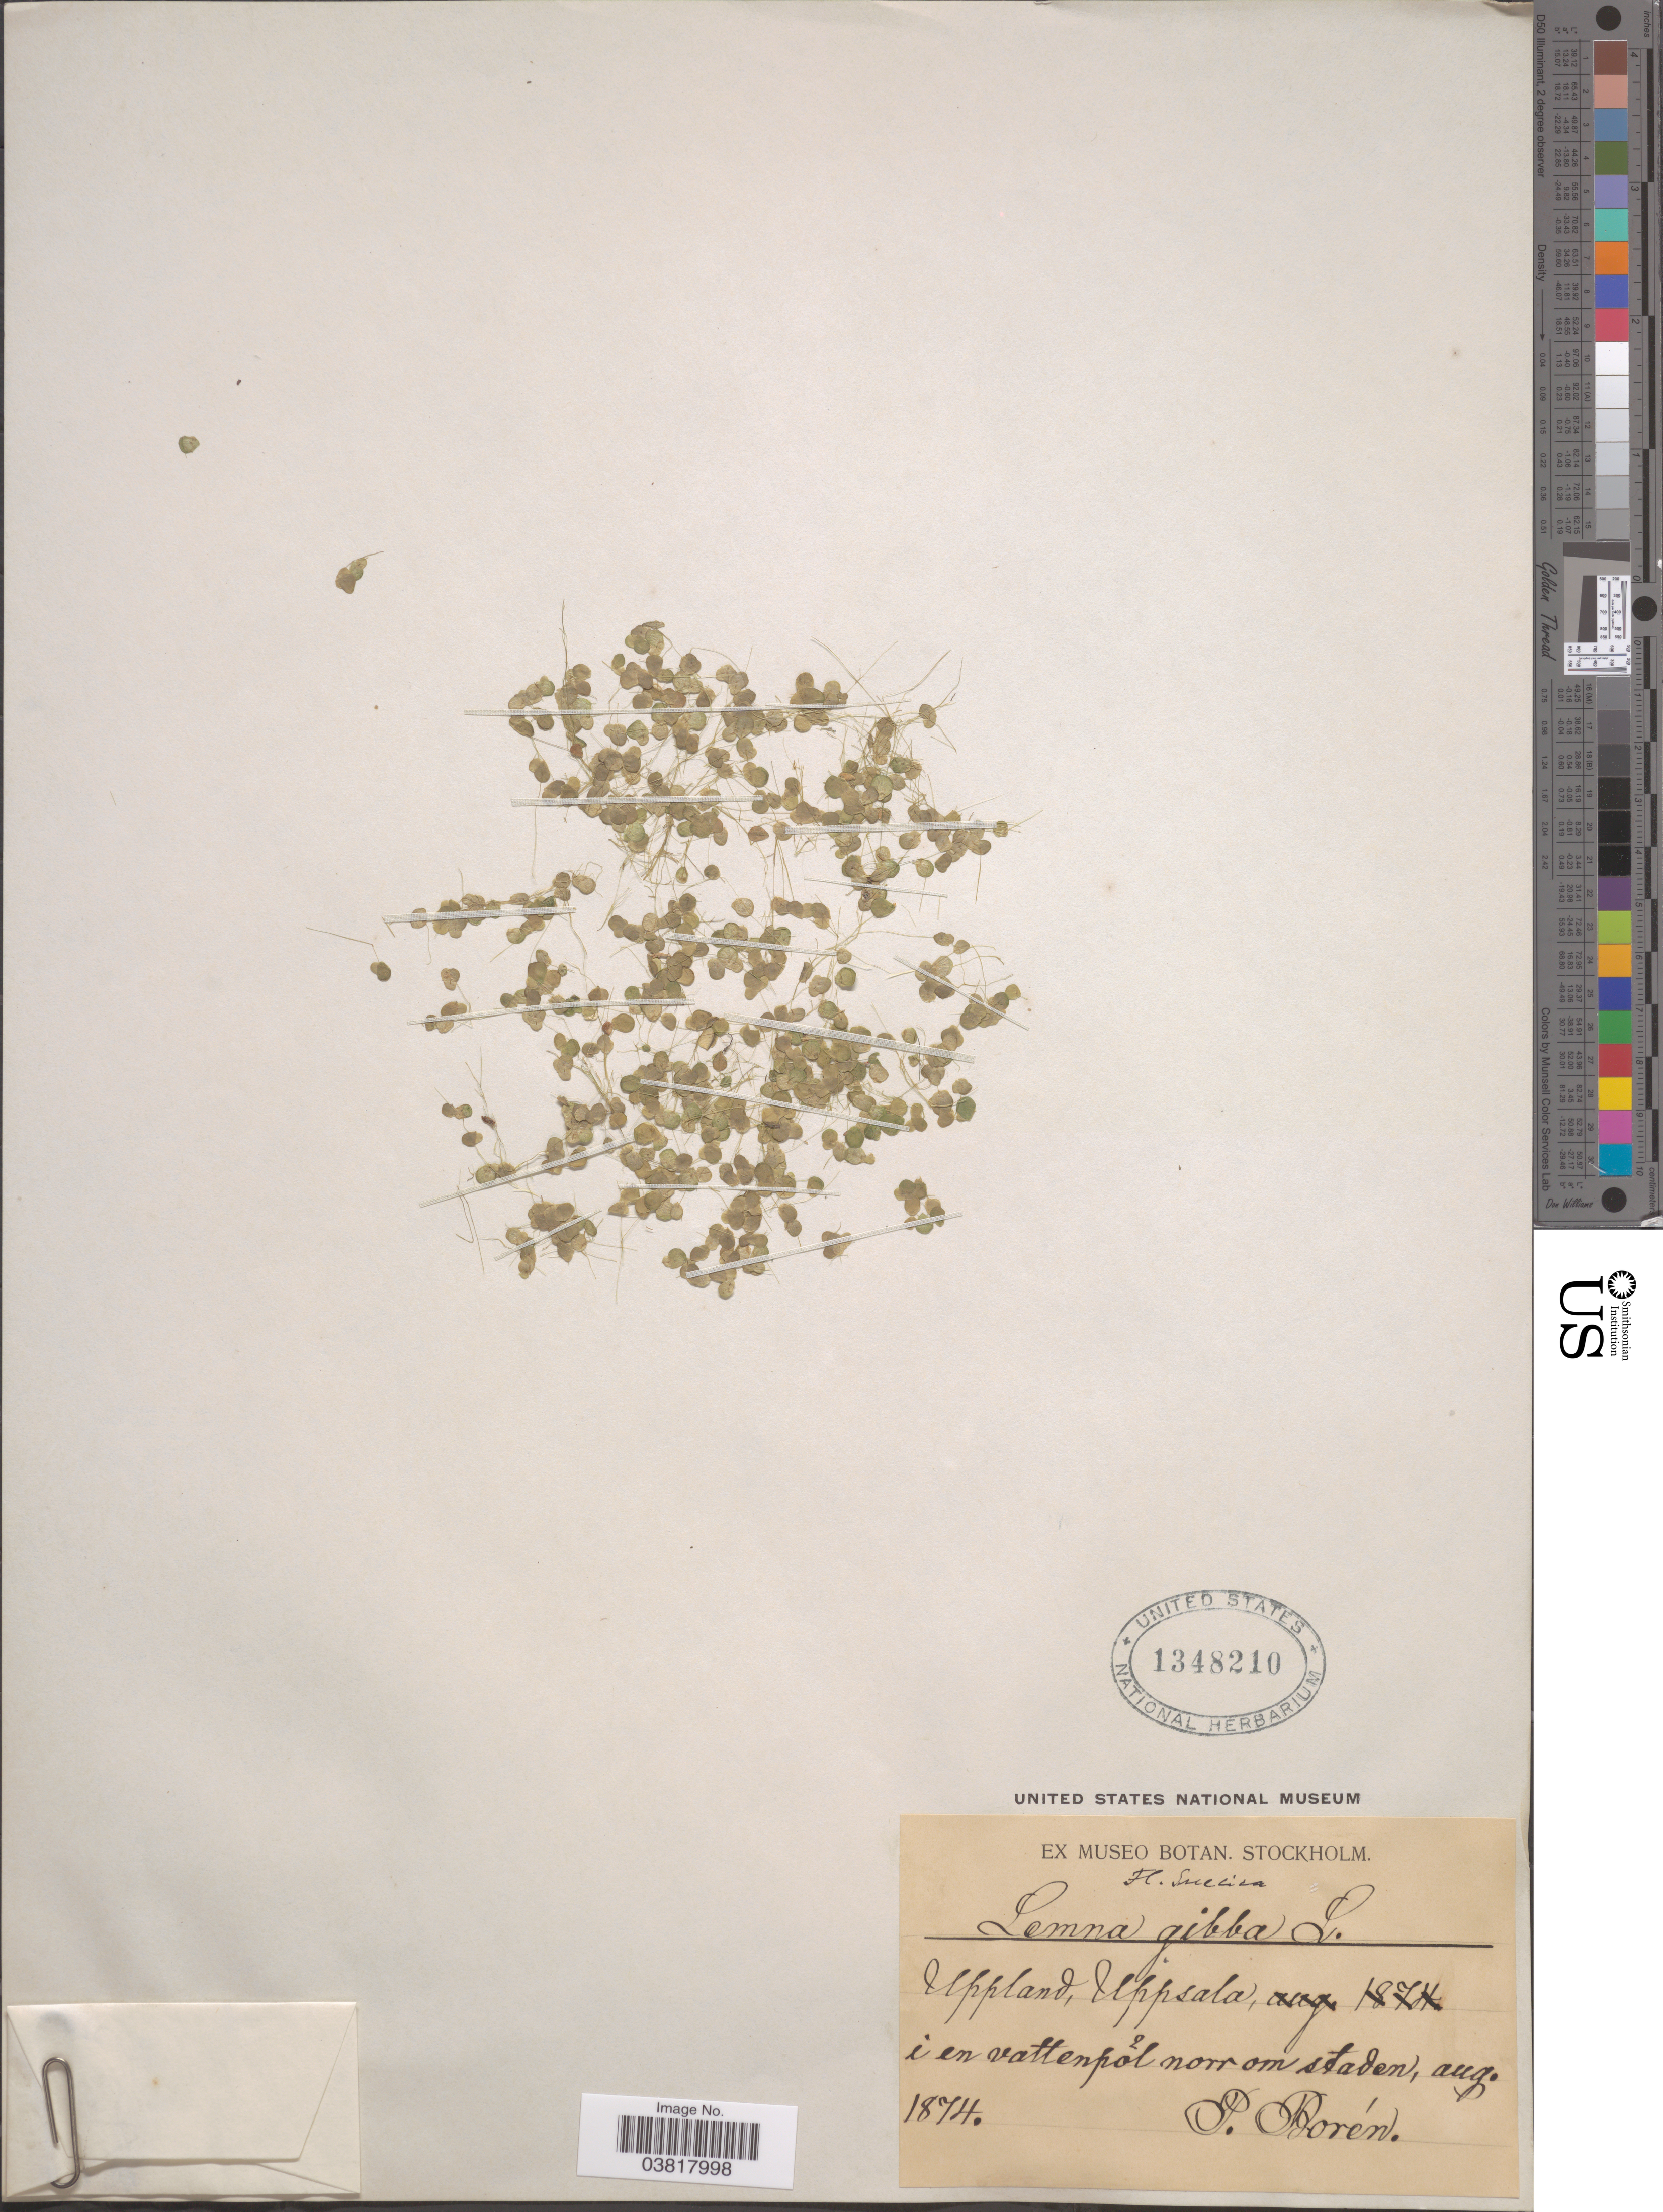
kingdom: Plantae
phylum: Tracheophyta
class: Liliopsida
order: Alismatales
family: Araceae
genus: Lemna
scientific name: Lemna gibba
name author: L.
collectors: P. Borén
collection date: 1874-08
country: Sweden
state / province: Stockholm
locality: Uppland, Uppsala, i en vattenpol norr om staden.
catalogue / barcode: US 1348210